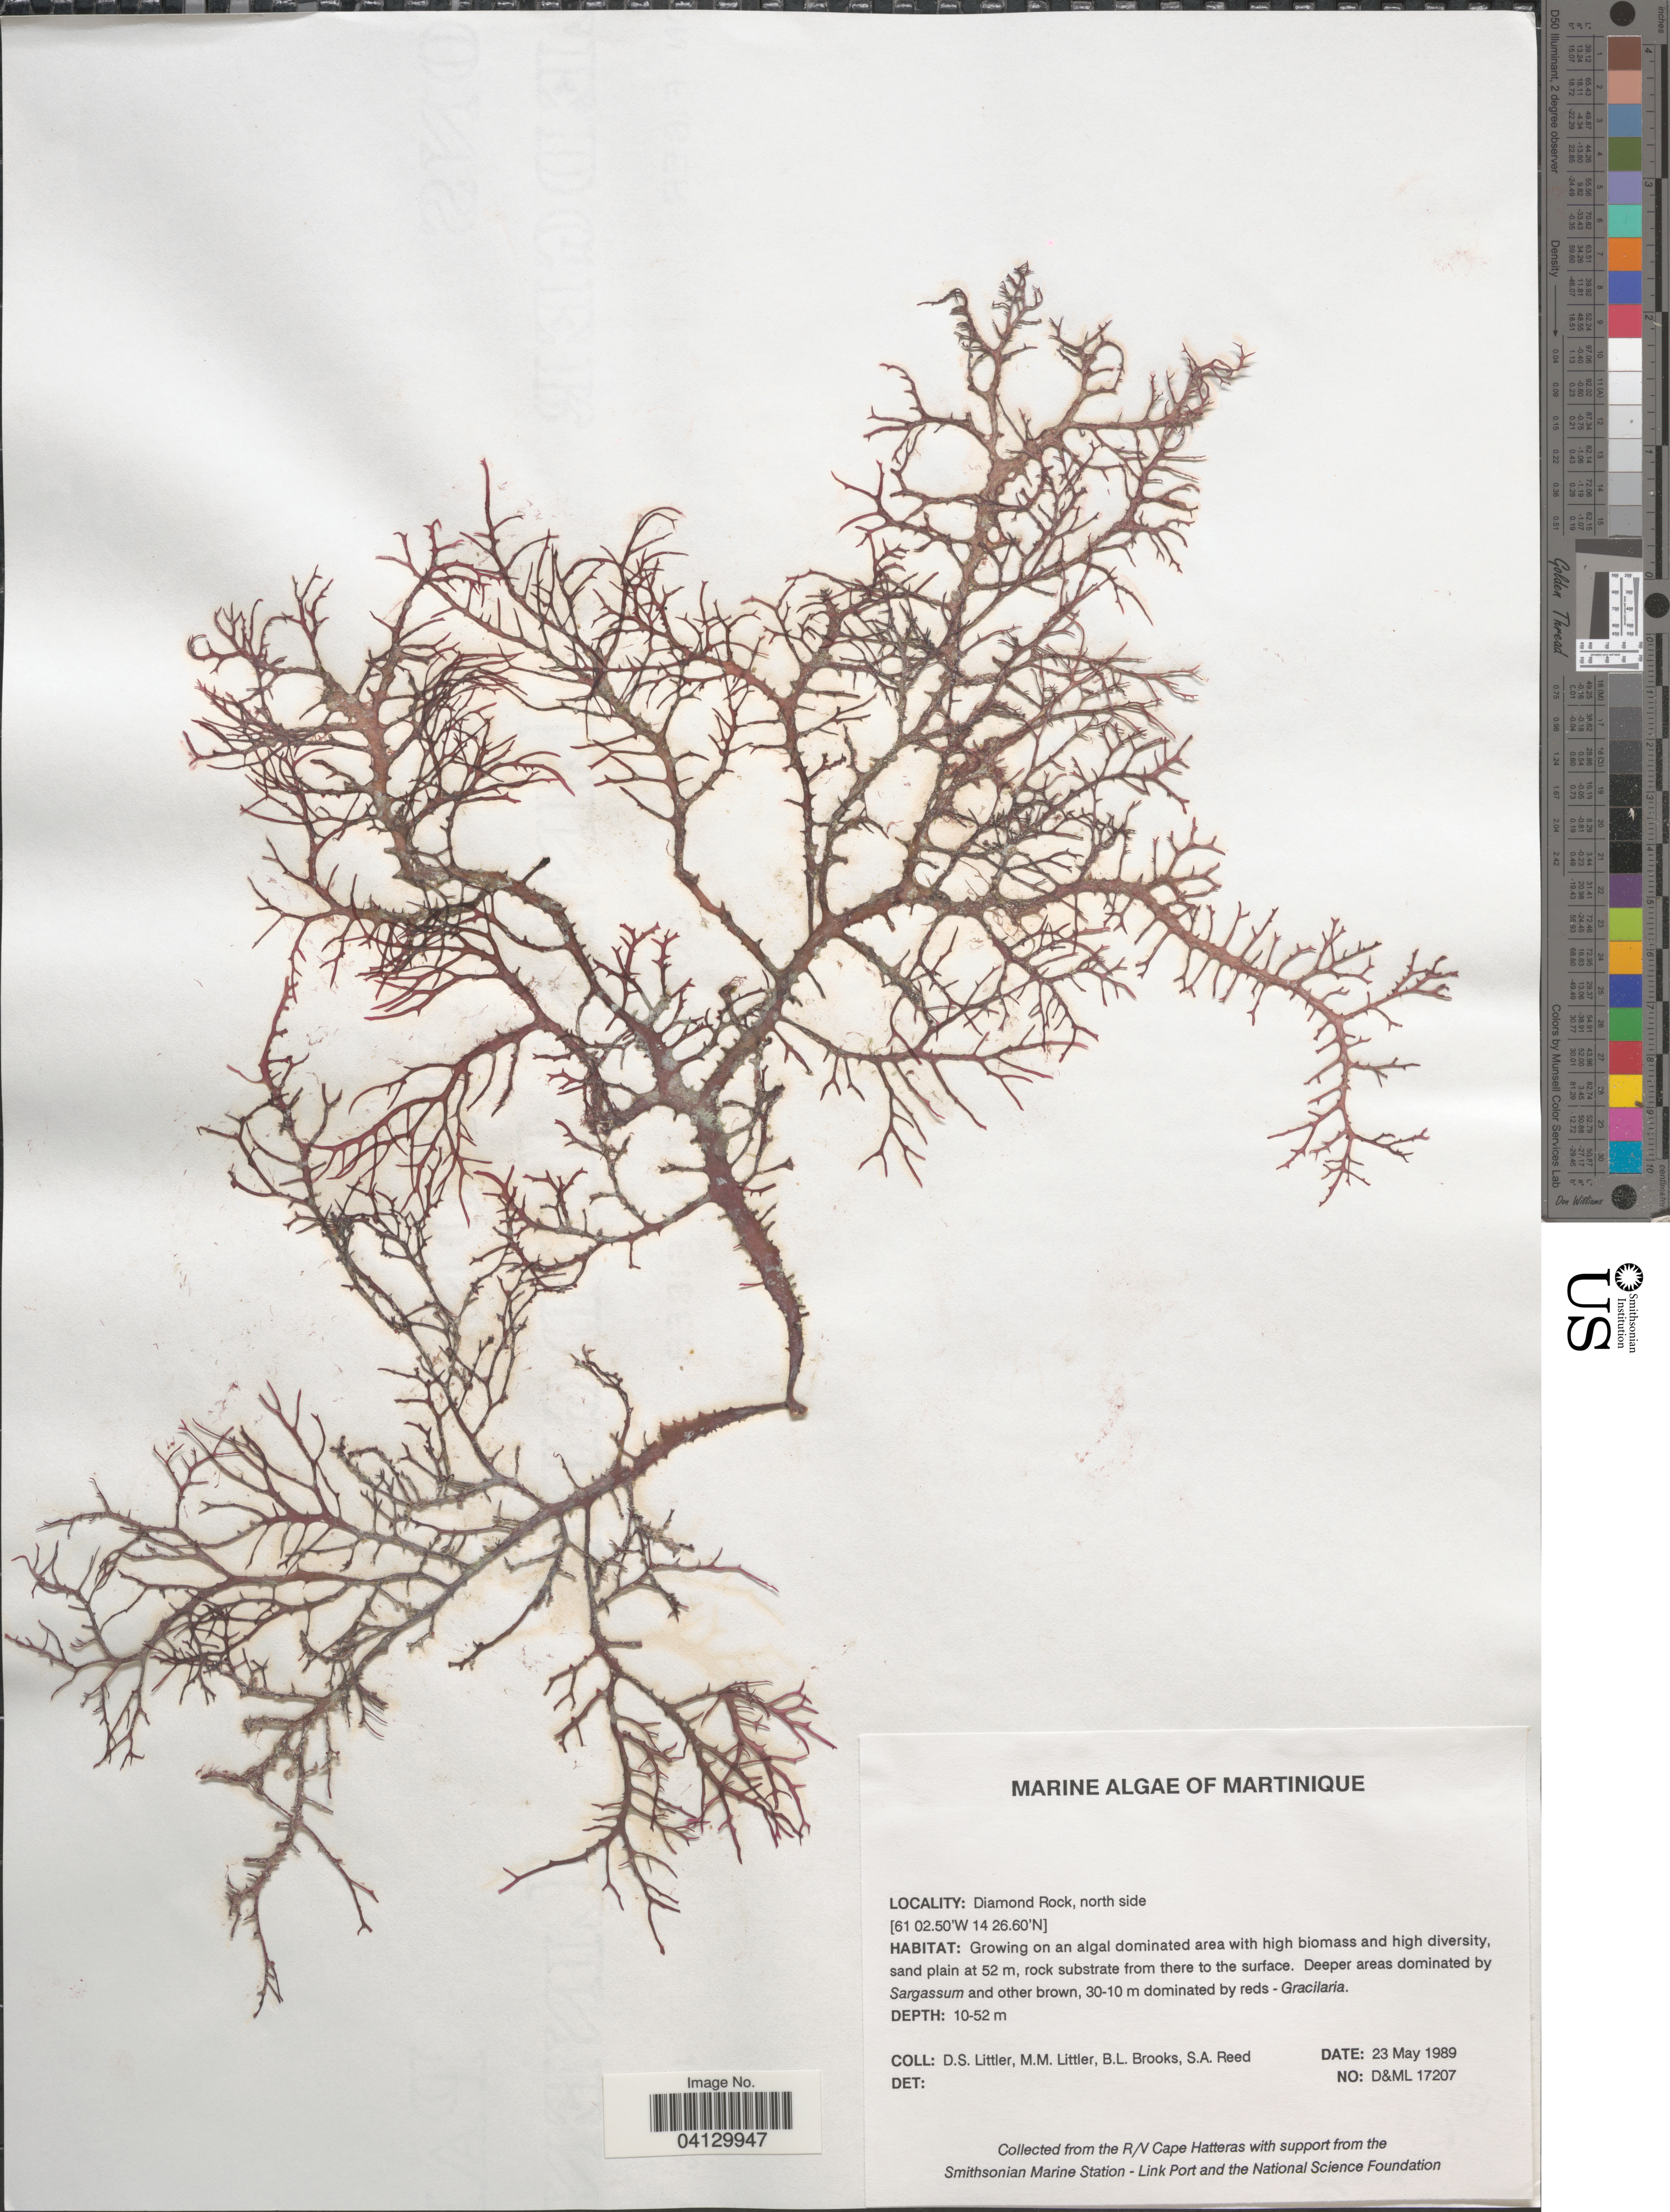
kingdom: Plantae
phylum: Rhodophyta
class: Florideophyceae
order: Corallinales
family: Corallinaceae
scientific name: Crustose Coralline Algae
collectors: D. S. Littler, B. Brooks & S. Reed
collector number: D&ML17207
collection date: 1989-05-23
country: Martinique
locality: Diamond Rock, north side.